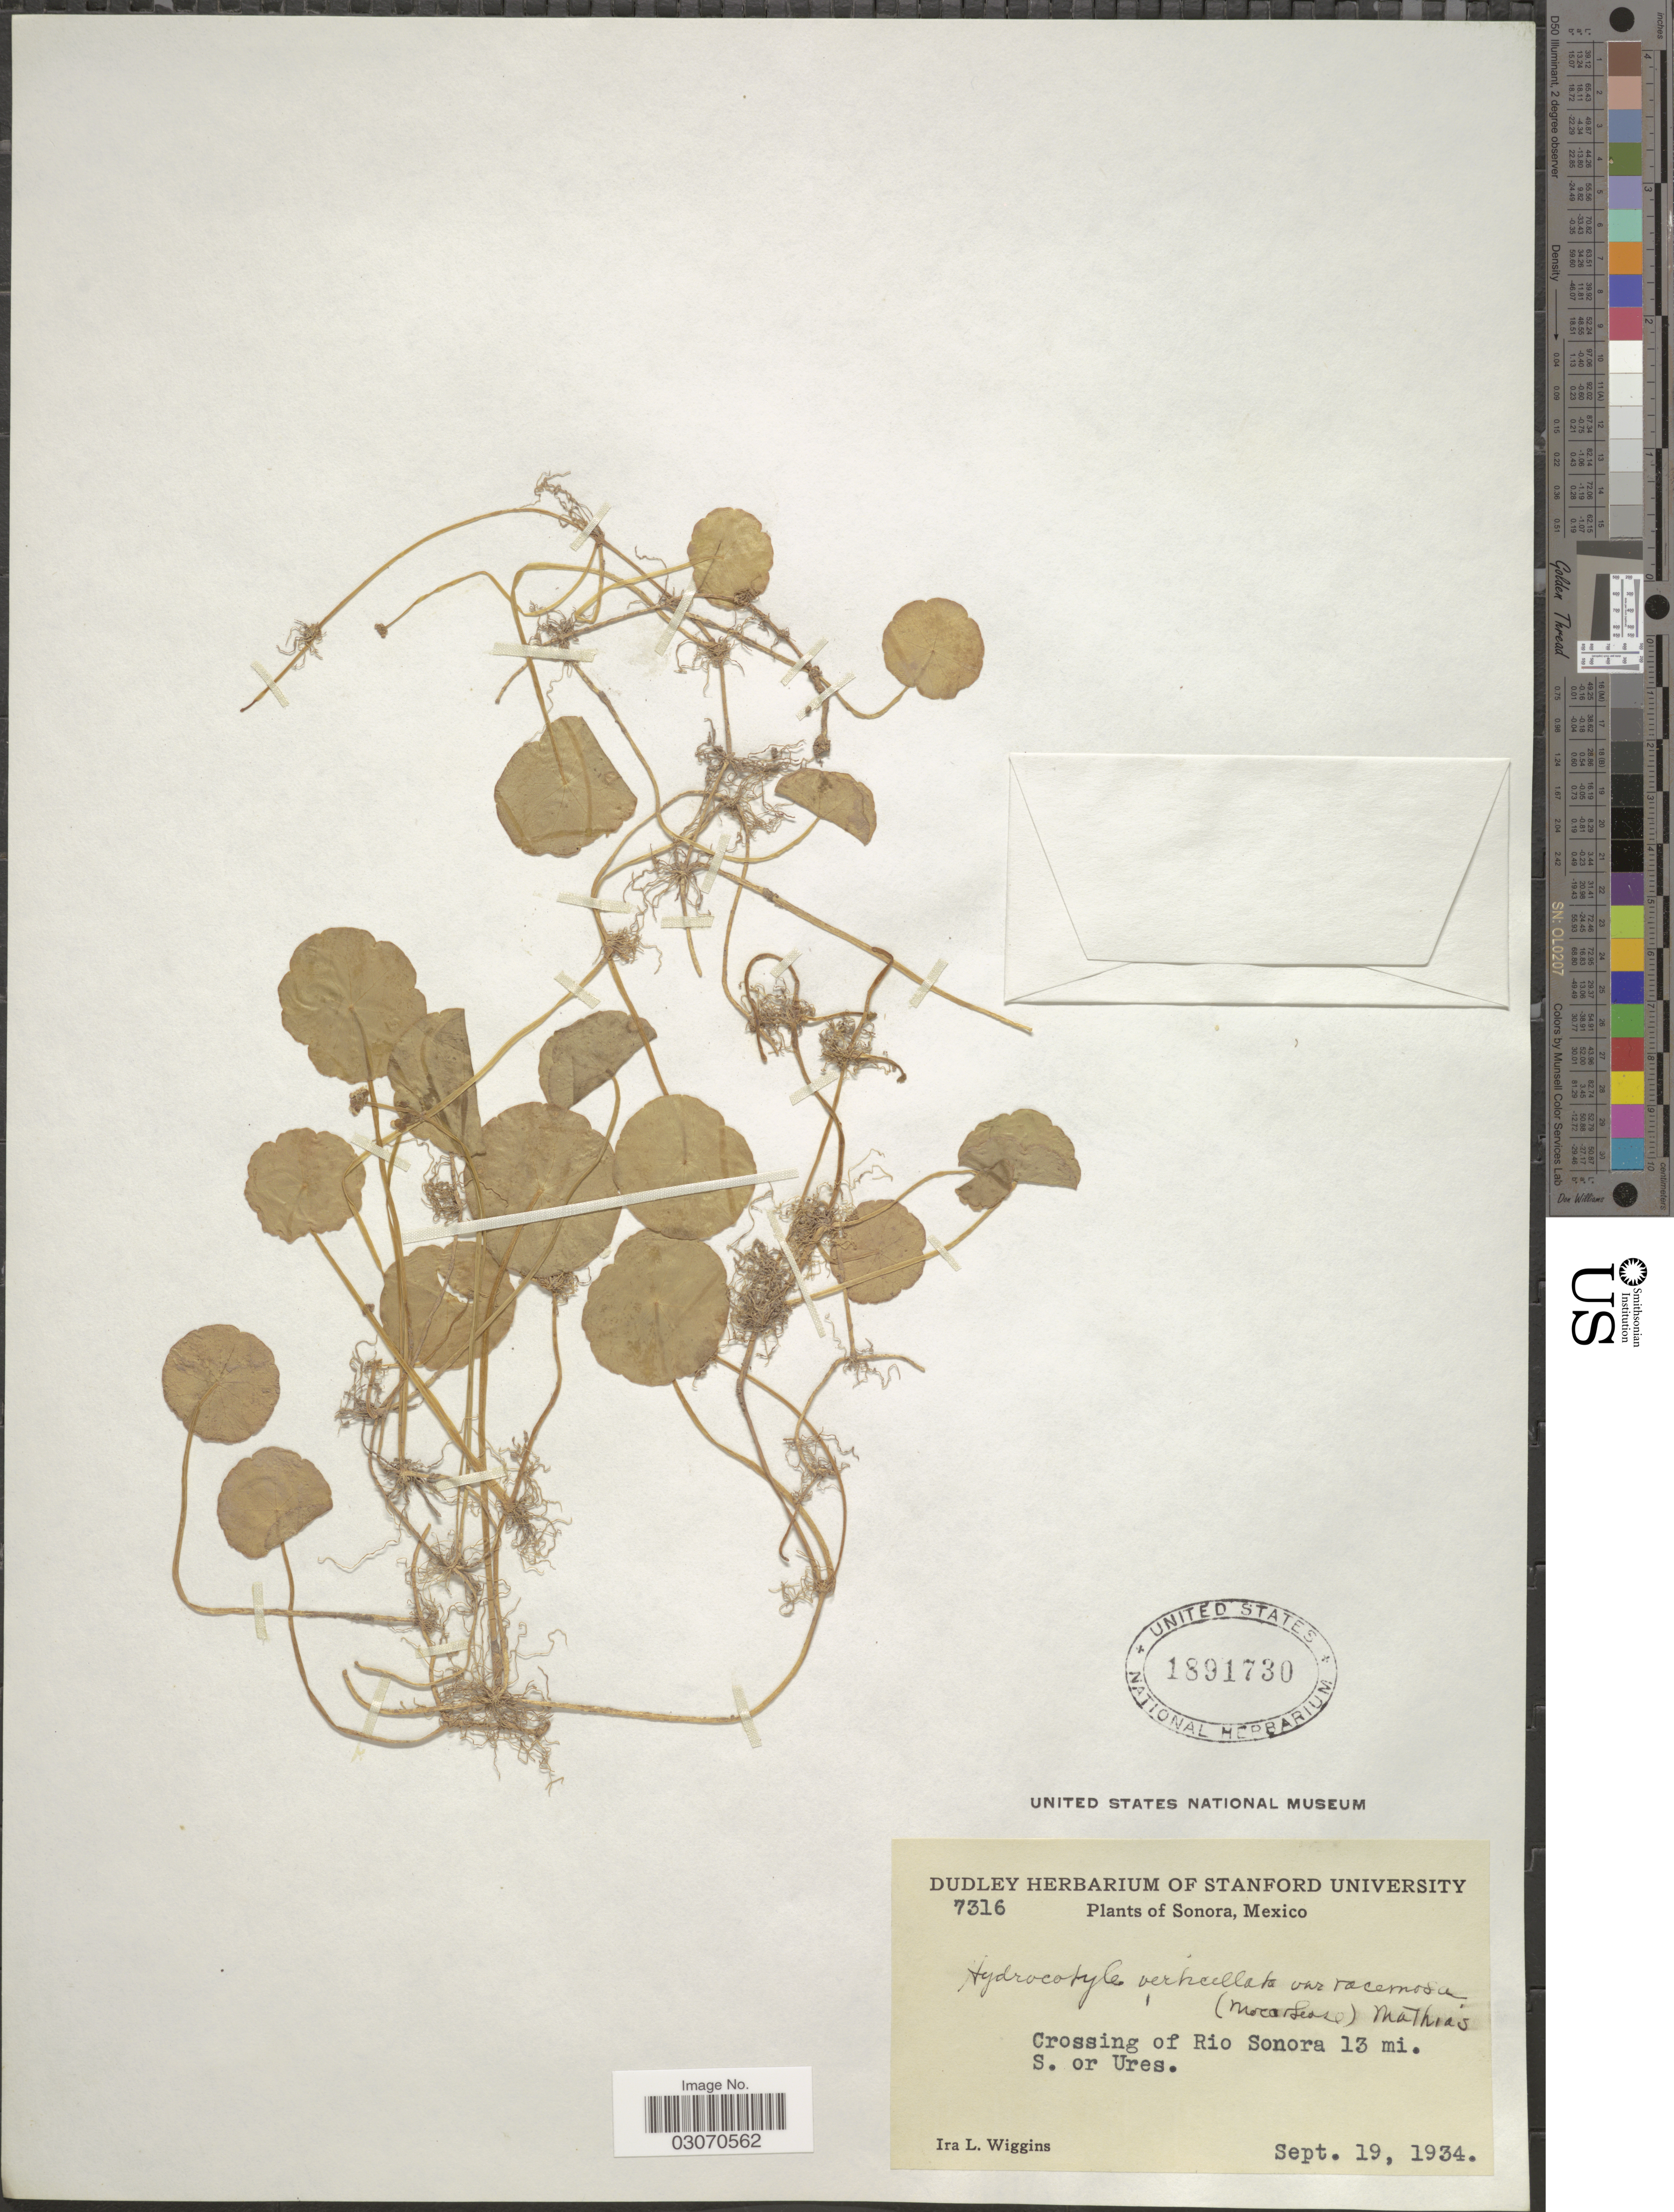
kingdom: Plantae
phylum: Tracheophyta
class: Magnoliopsida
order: Apiales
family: Araliaceae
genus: Hydrocotyle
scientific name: Hydrocotyle verticillata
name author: Thunb.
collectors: I. L. Wiggins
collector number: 7316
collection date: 1934-09-19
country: Mexico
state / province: Sonora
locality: Crossing of Rio Sonora, 13 mi. S. or Ures.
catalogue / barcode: US 1891730